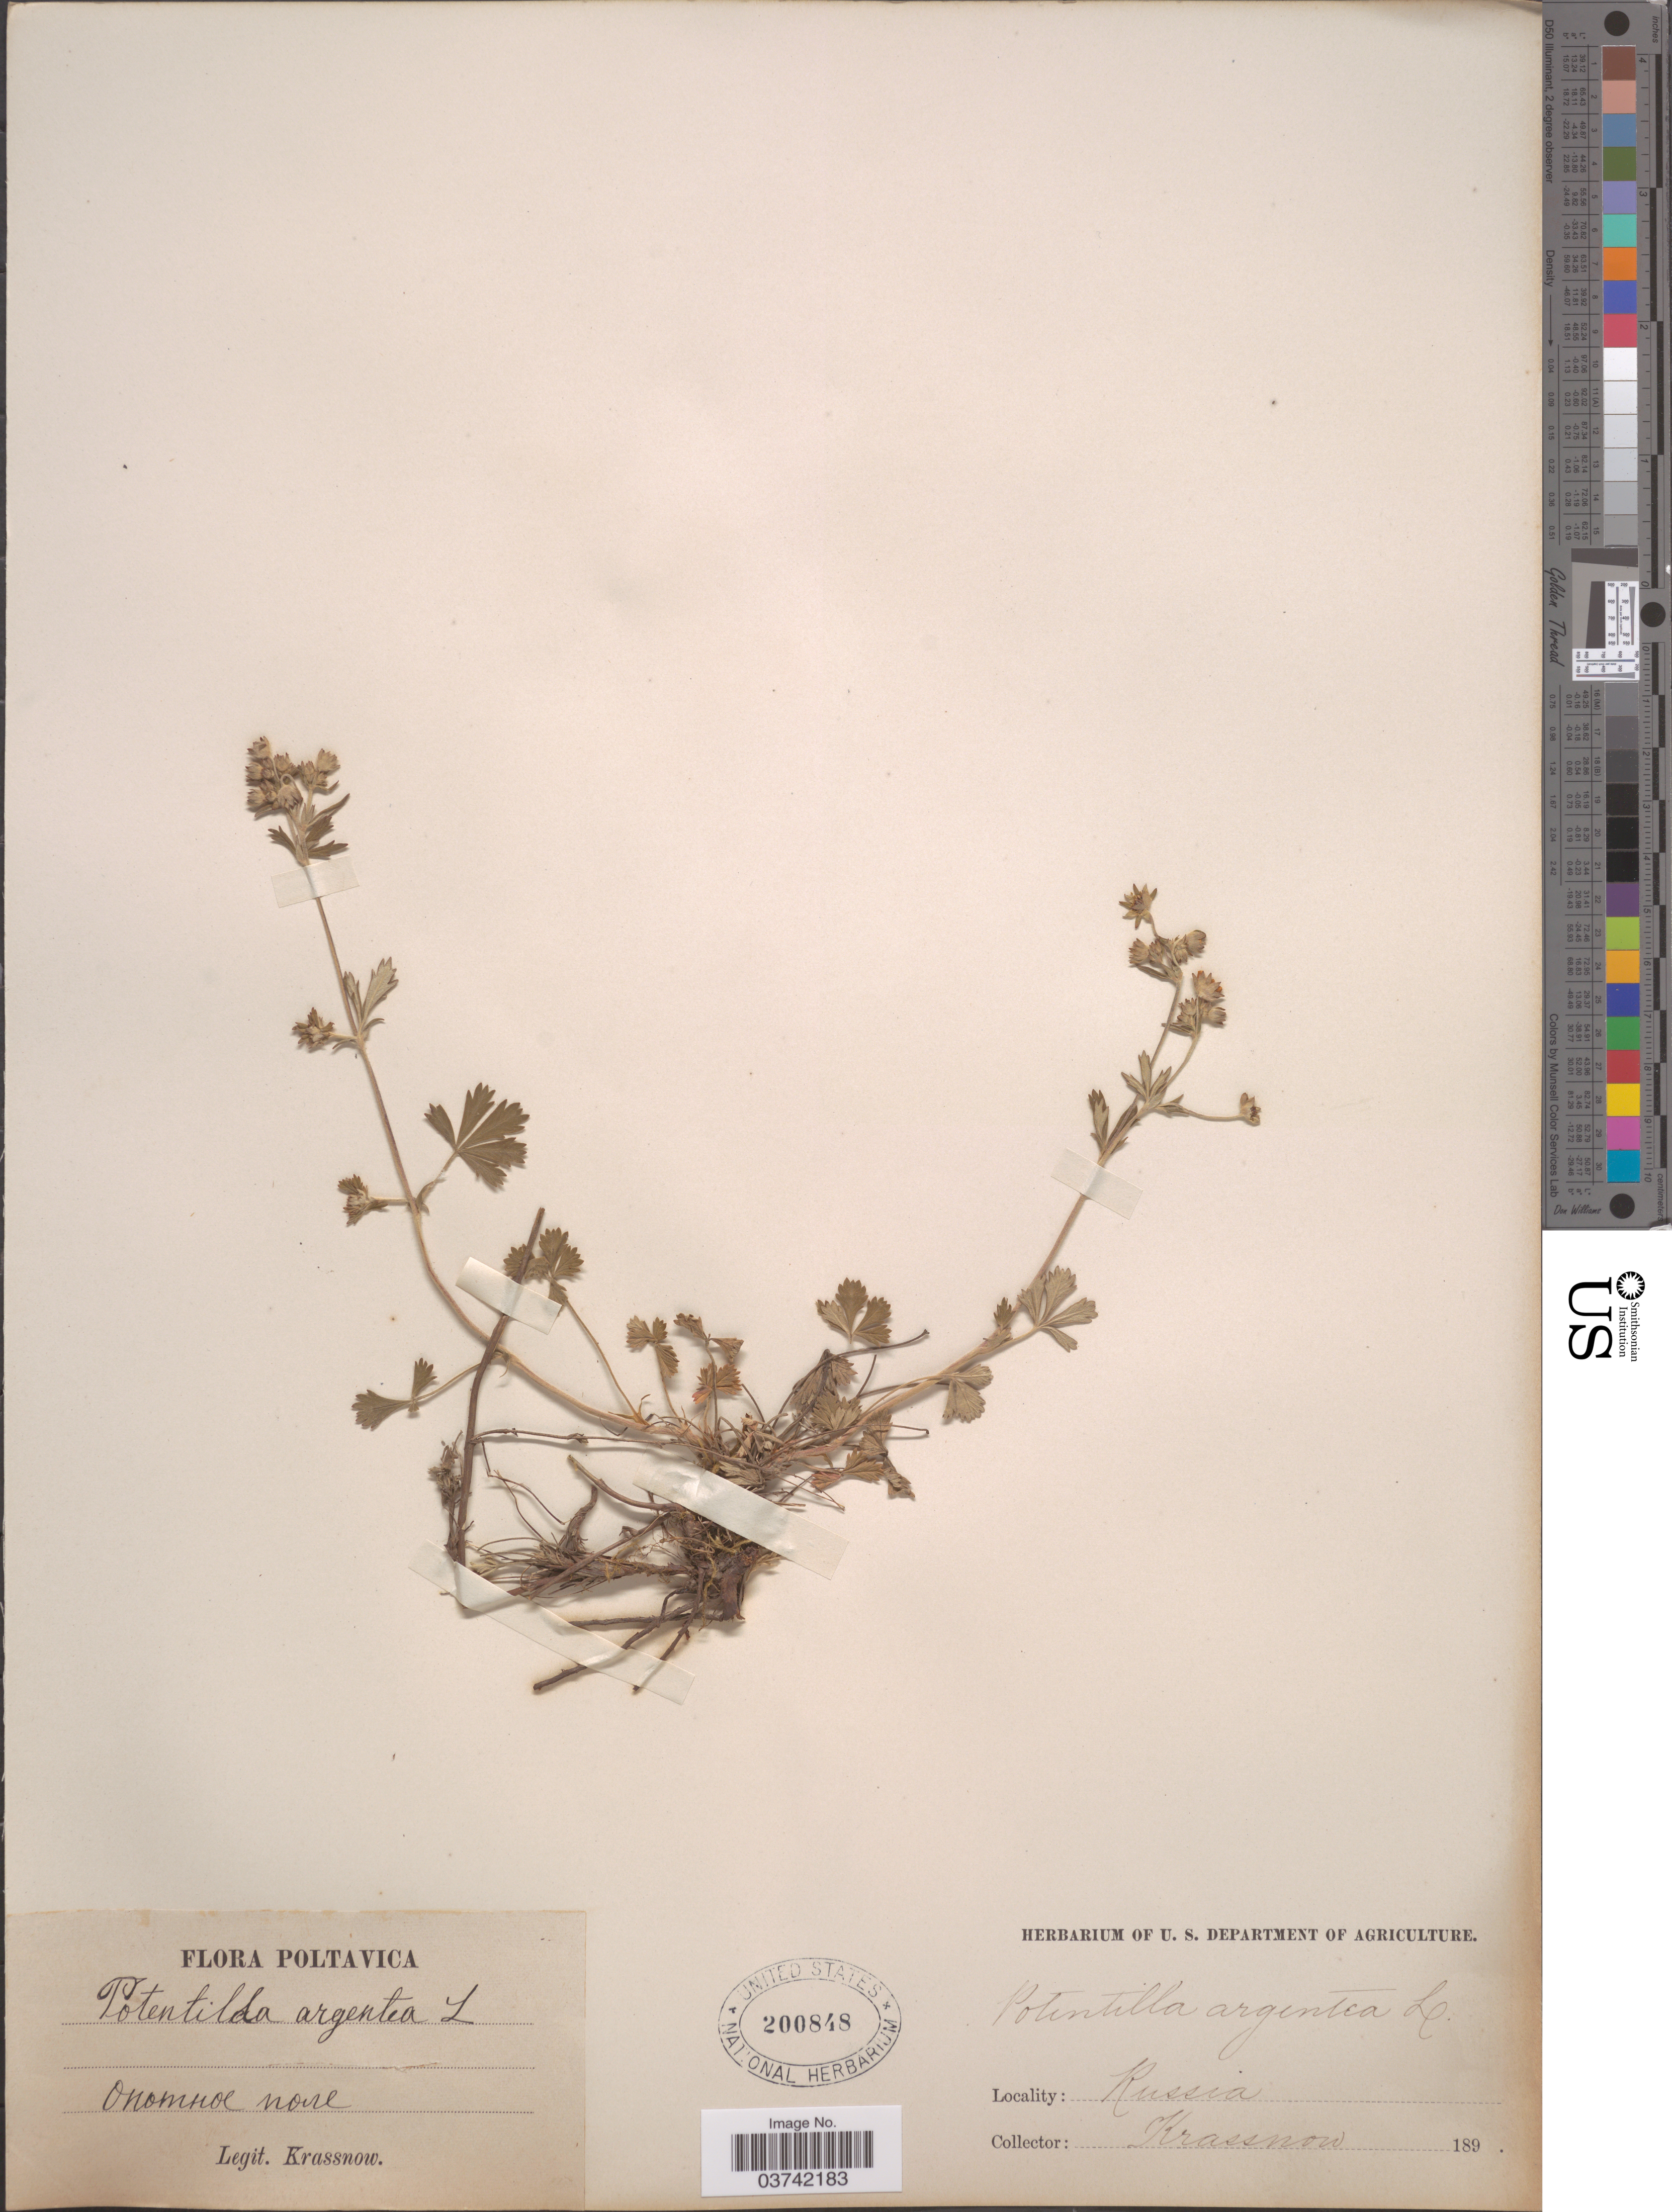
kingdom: Plantae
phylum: Tracheophyta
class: Magnoliopsida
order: Rosales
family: Rosaceae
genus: Potentilla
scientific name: Potentilla argentea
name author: L.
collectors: -. Krassnow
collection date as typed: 189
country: Ukraine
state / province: Poltava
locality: Experimental field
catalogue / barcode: US 200848